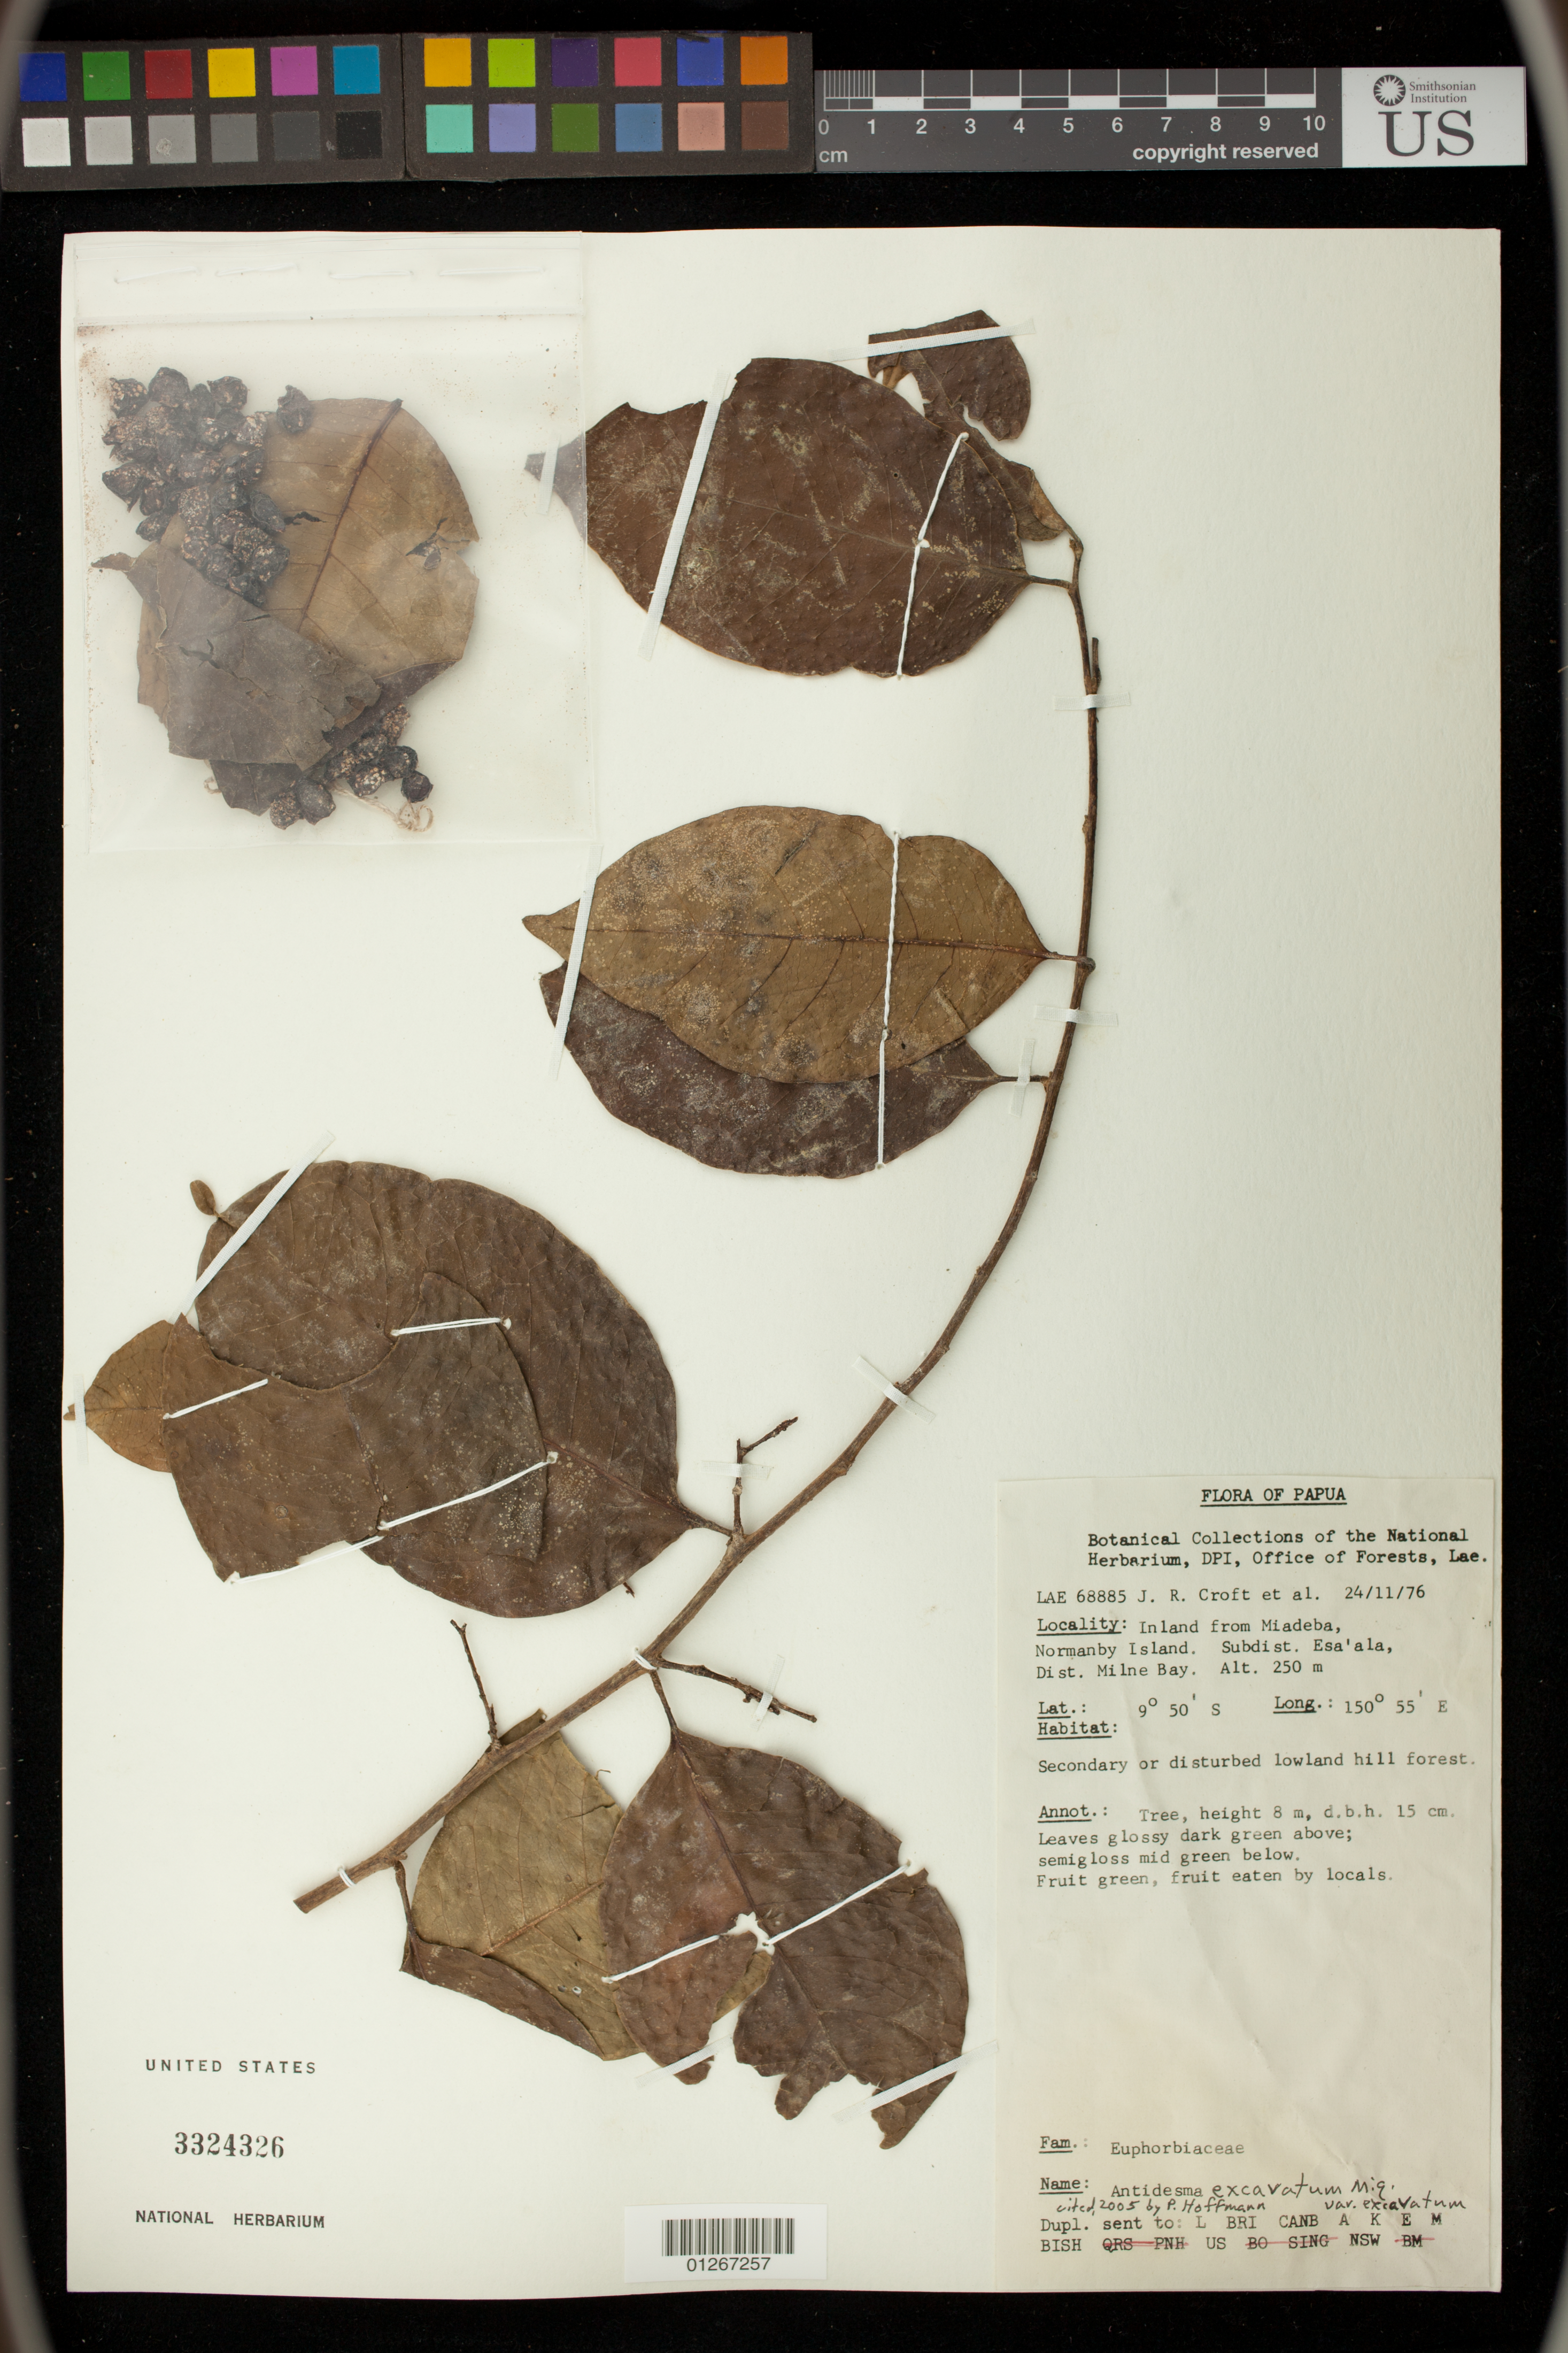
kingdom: Plantae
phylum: Tracheophyta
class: Magnoliopsida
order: Malpighiales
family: Phyllanthaceae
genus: Antidesma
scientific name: Antidesma excavatum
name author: Miq.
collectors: J. R. Croft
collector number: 68885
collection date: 1976-11-24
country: Papua New Guinea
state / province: Milne Bay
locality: Inland from Miadeba, Normanby Island.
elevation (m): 250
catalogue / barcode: US 3324326